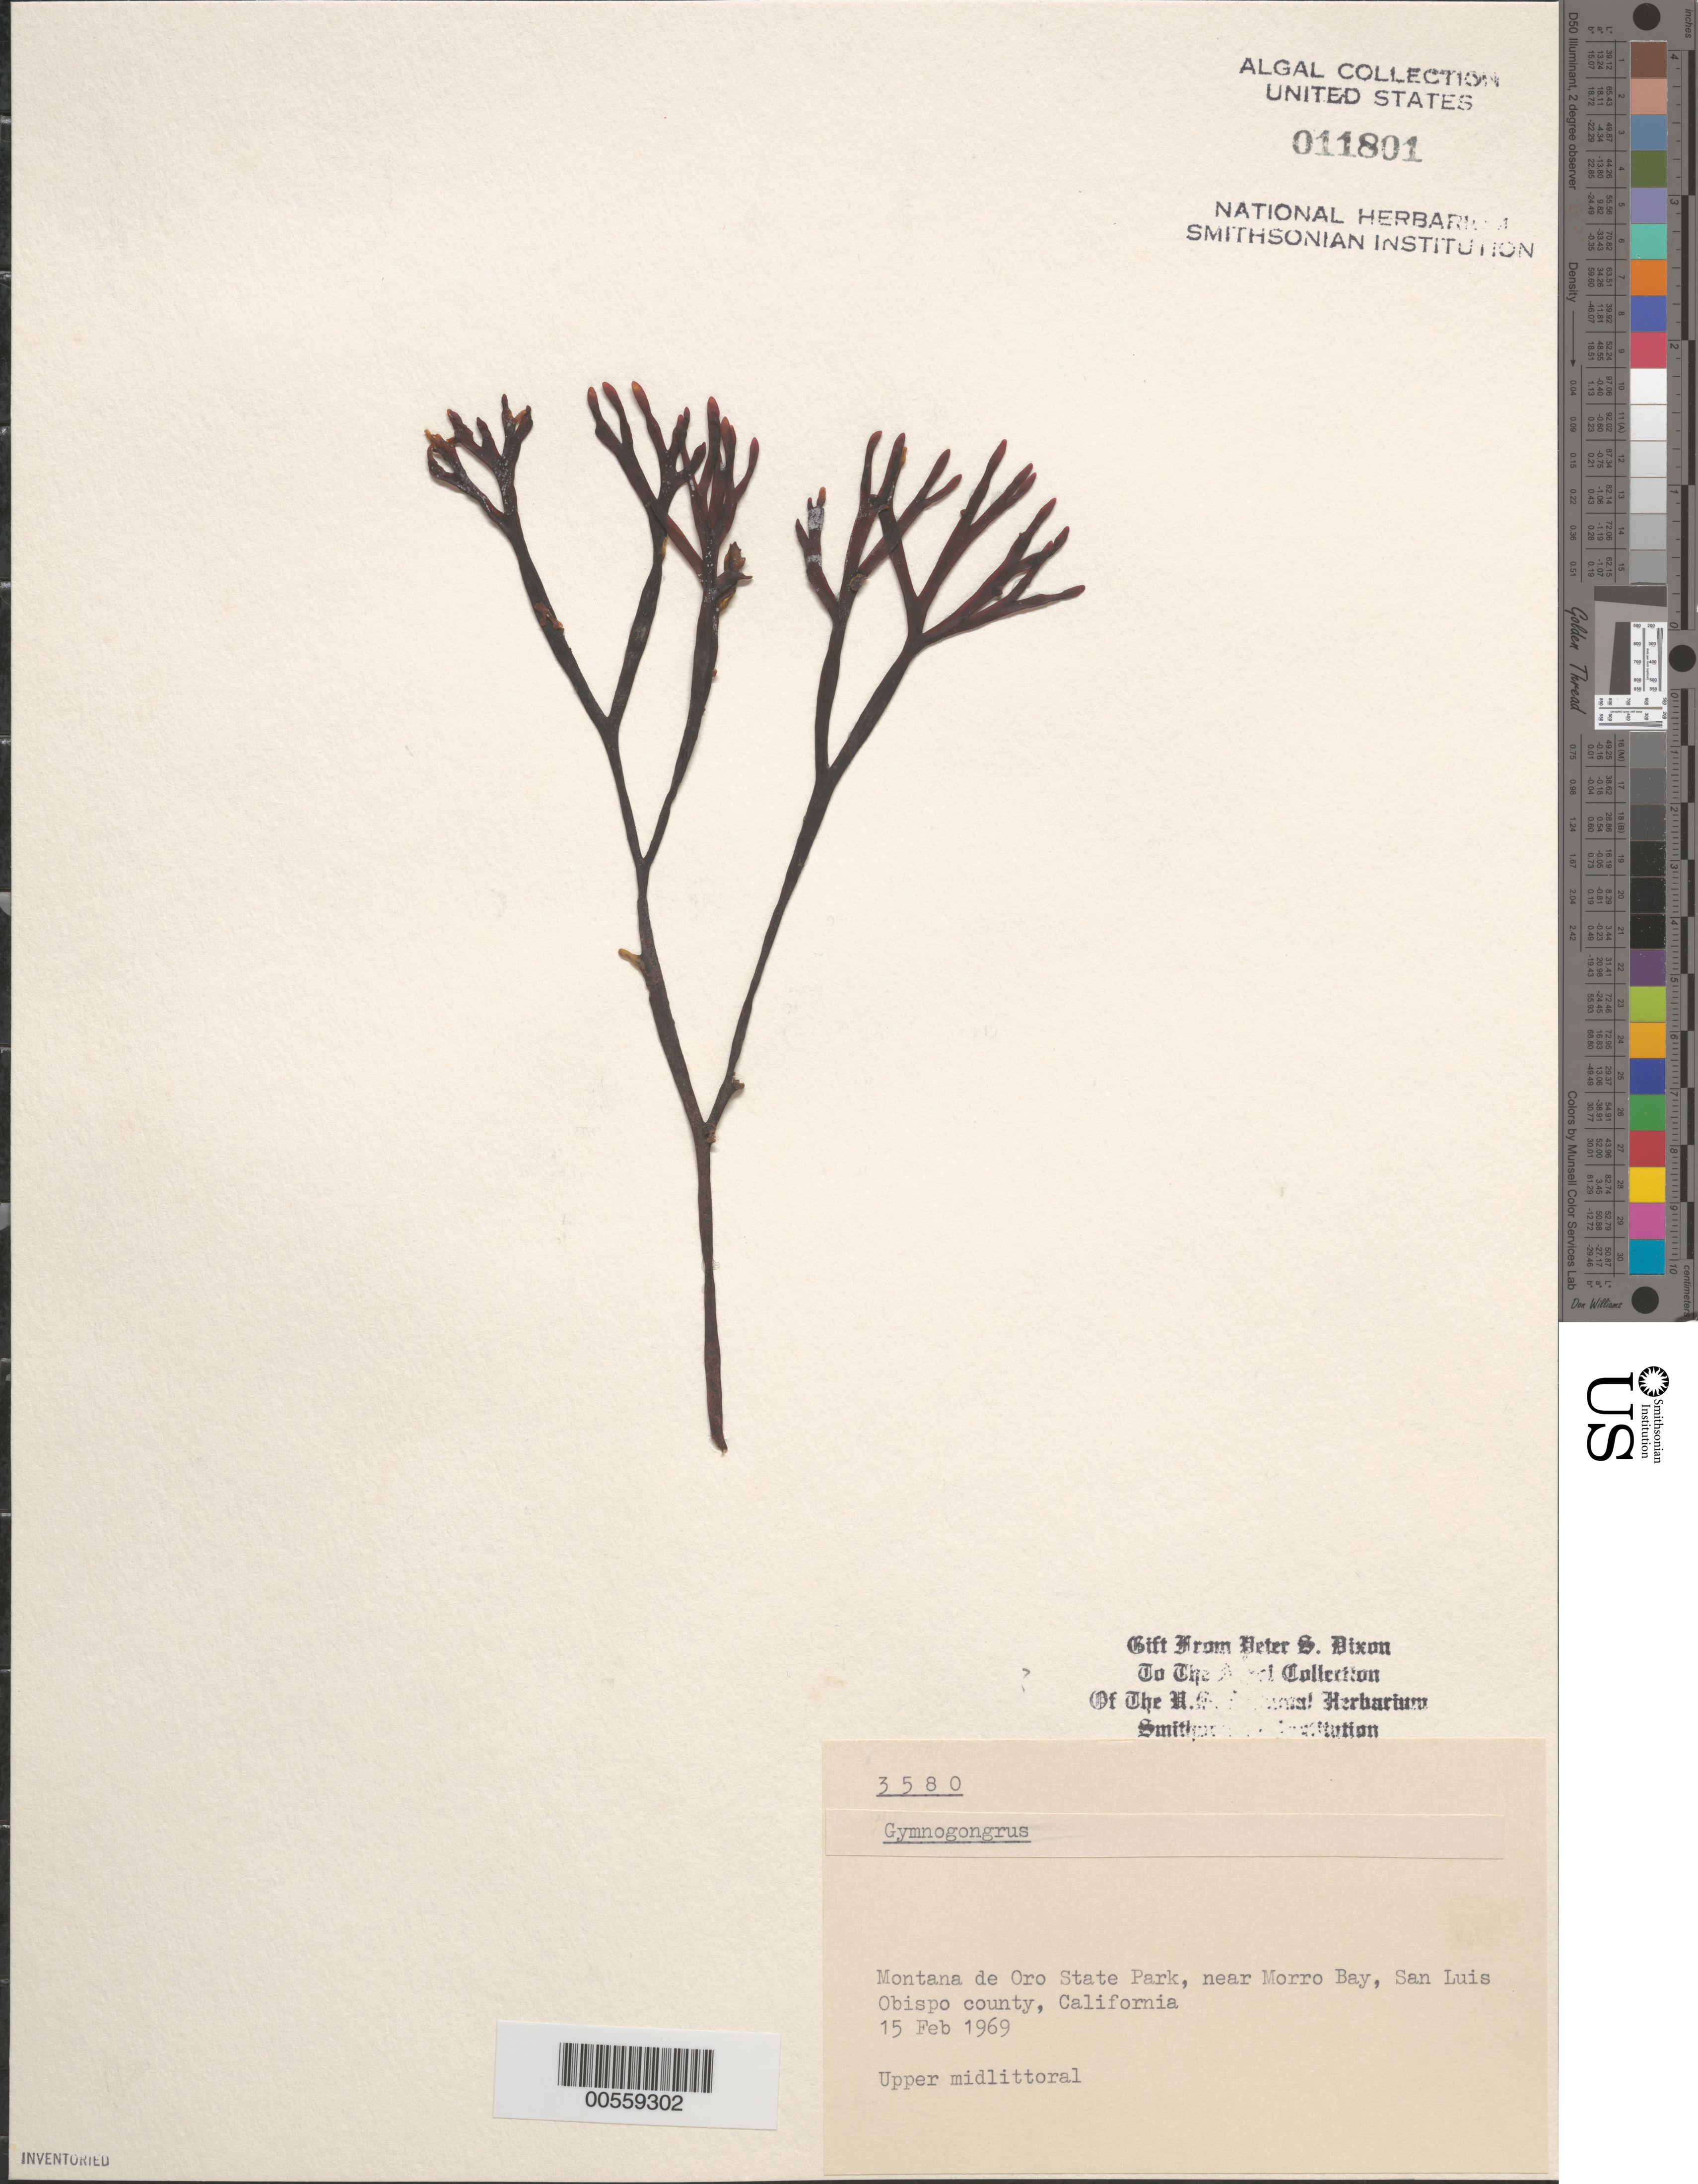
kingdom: Plantae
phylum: Rhodophyta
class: Florideophyceae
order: Gigartinales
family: Phyllophoraceae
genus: Gymnogongrus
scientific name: Gymnogongrus sp.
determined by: Dixon, P. S.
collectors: P. S. Dixon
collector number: PSD 3580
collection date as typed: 15 Feb 1969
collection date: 1969-02-15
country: United States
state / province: California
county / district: San Luis Obispo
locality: Montana de Oro State Park, near Morro Bay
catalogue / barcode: US 11801